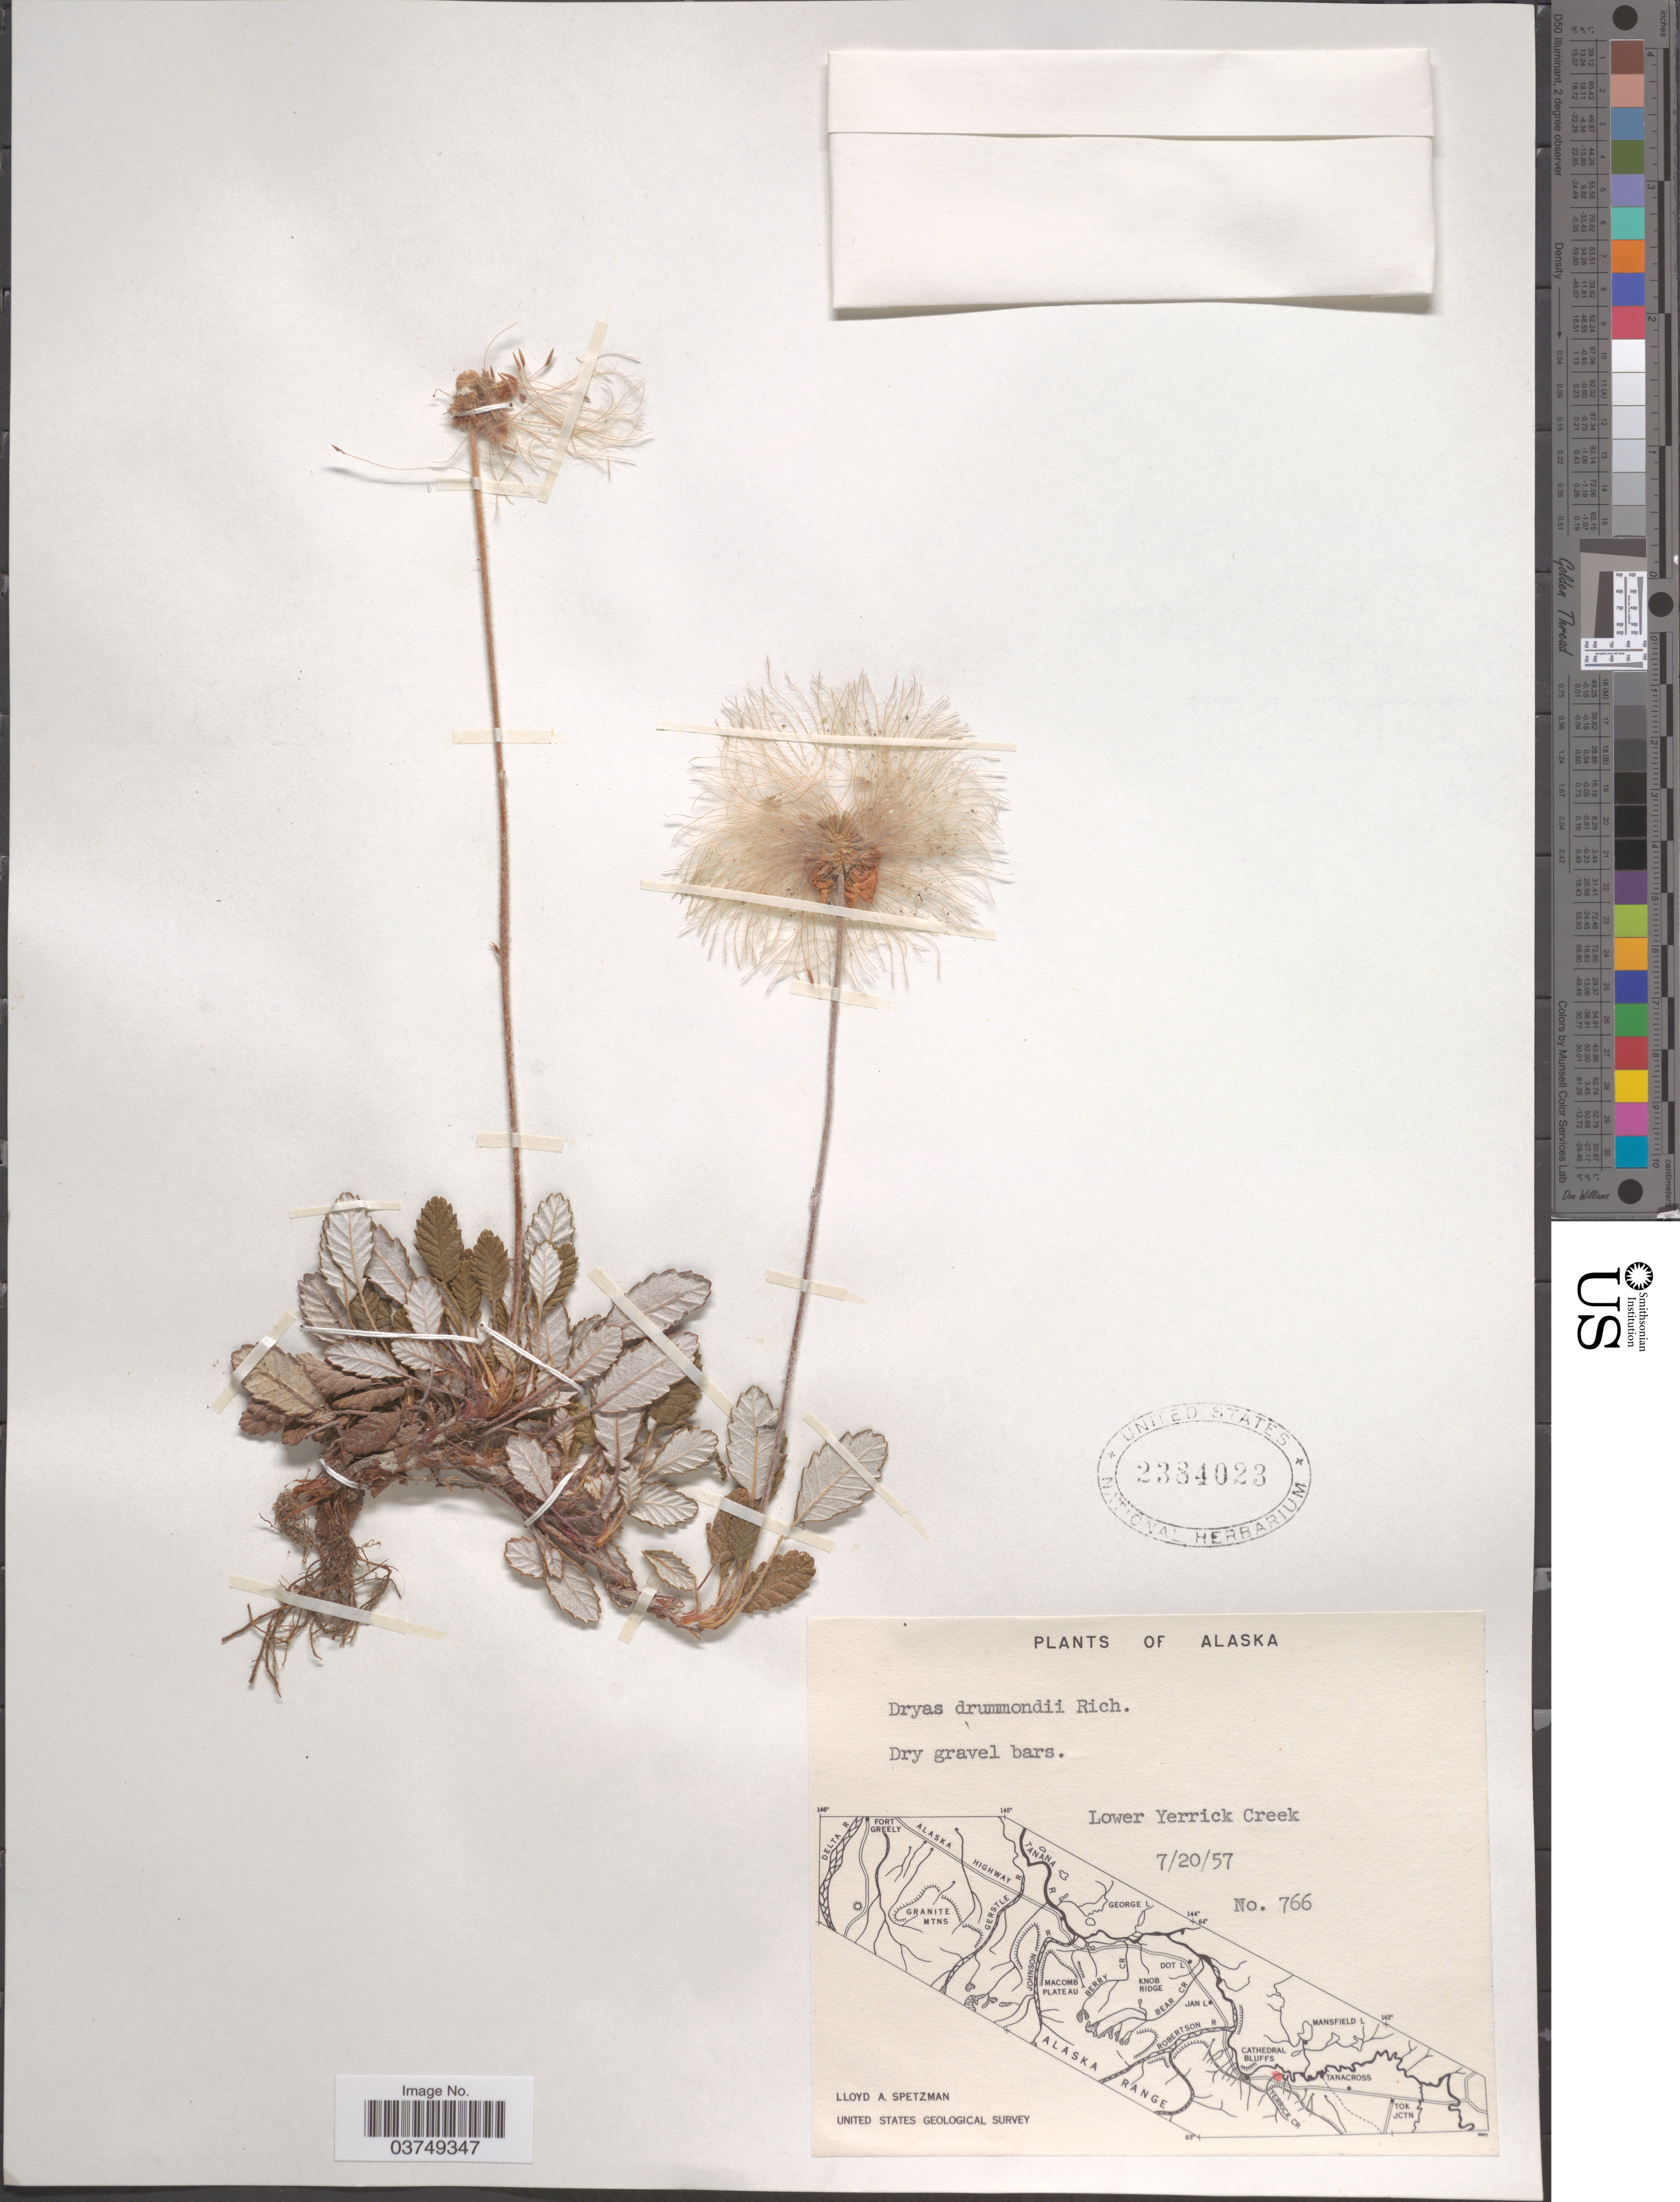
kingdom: Plantae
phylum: Tracheophyta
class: Magnoliopsida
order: Rosales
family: Rosaceae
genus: Dryas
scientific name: Dryas drummondii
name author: Hook. & Richardson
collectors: L. Spetzman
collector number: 766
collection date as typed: Transcribed d/m/y: 20/7/57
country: United States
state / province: Alaska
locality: Lower Yerrick Creek.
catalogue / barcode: US 2384023